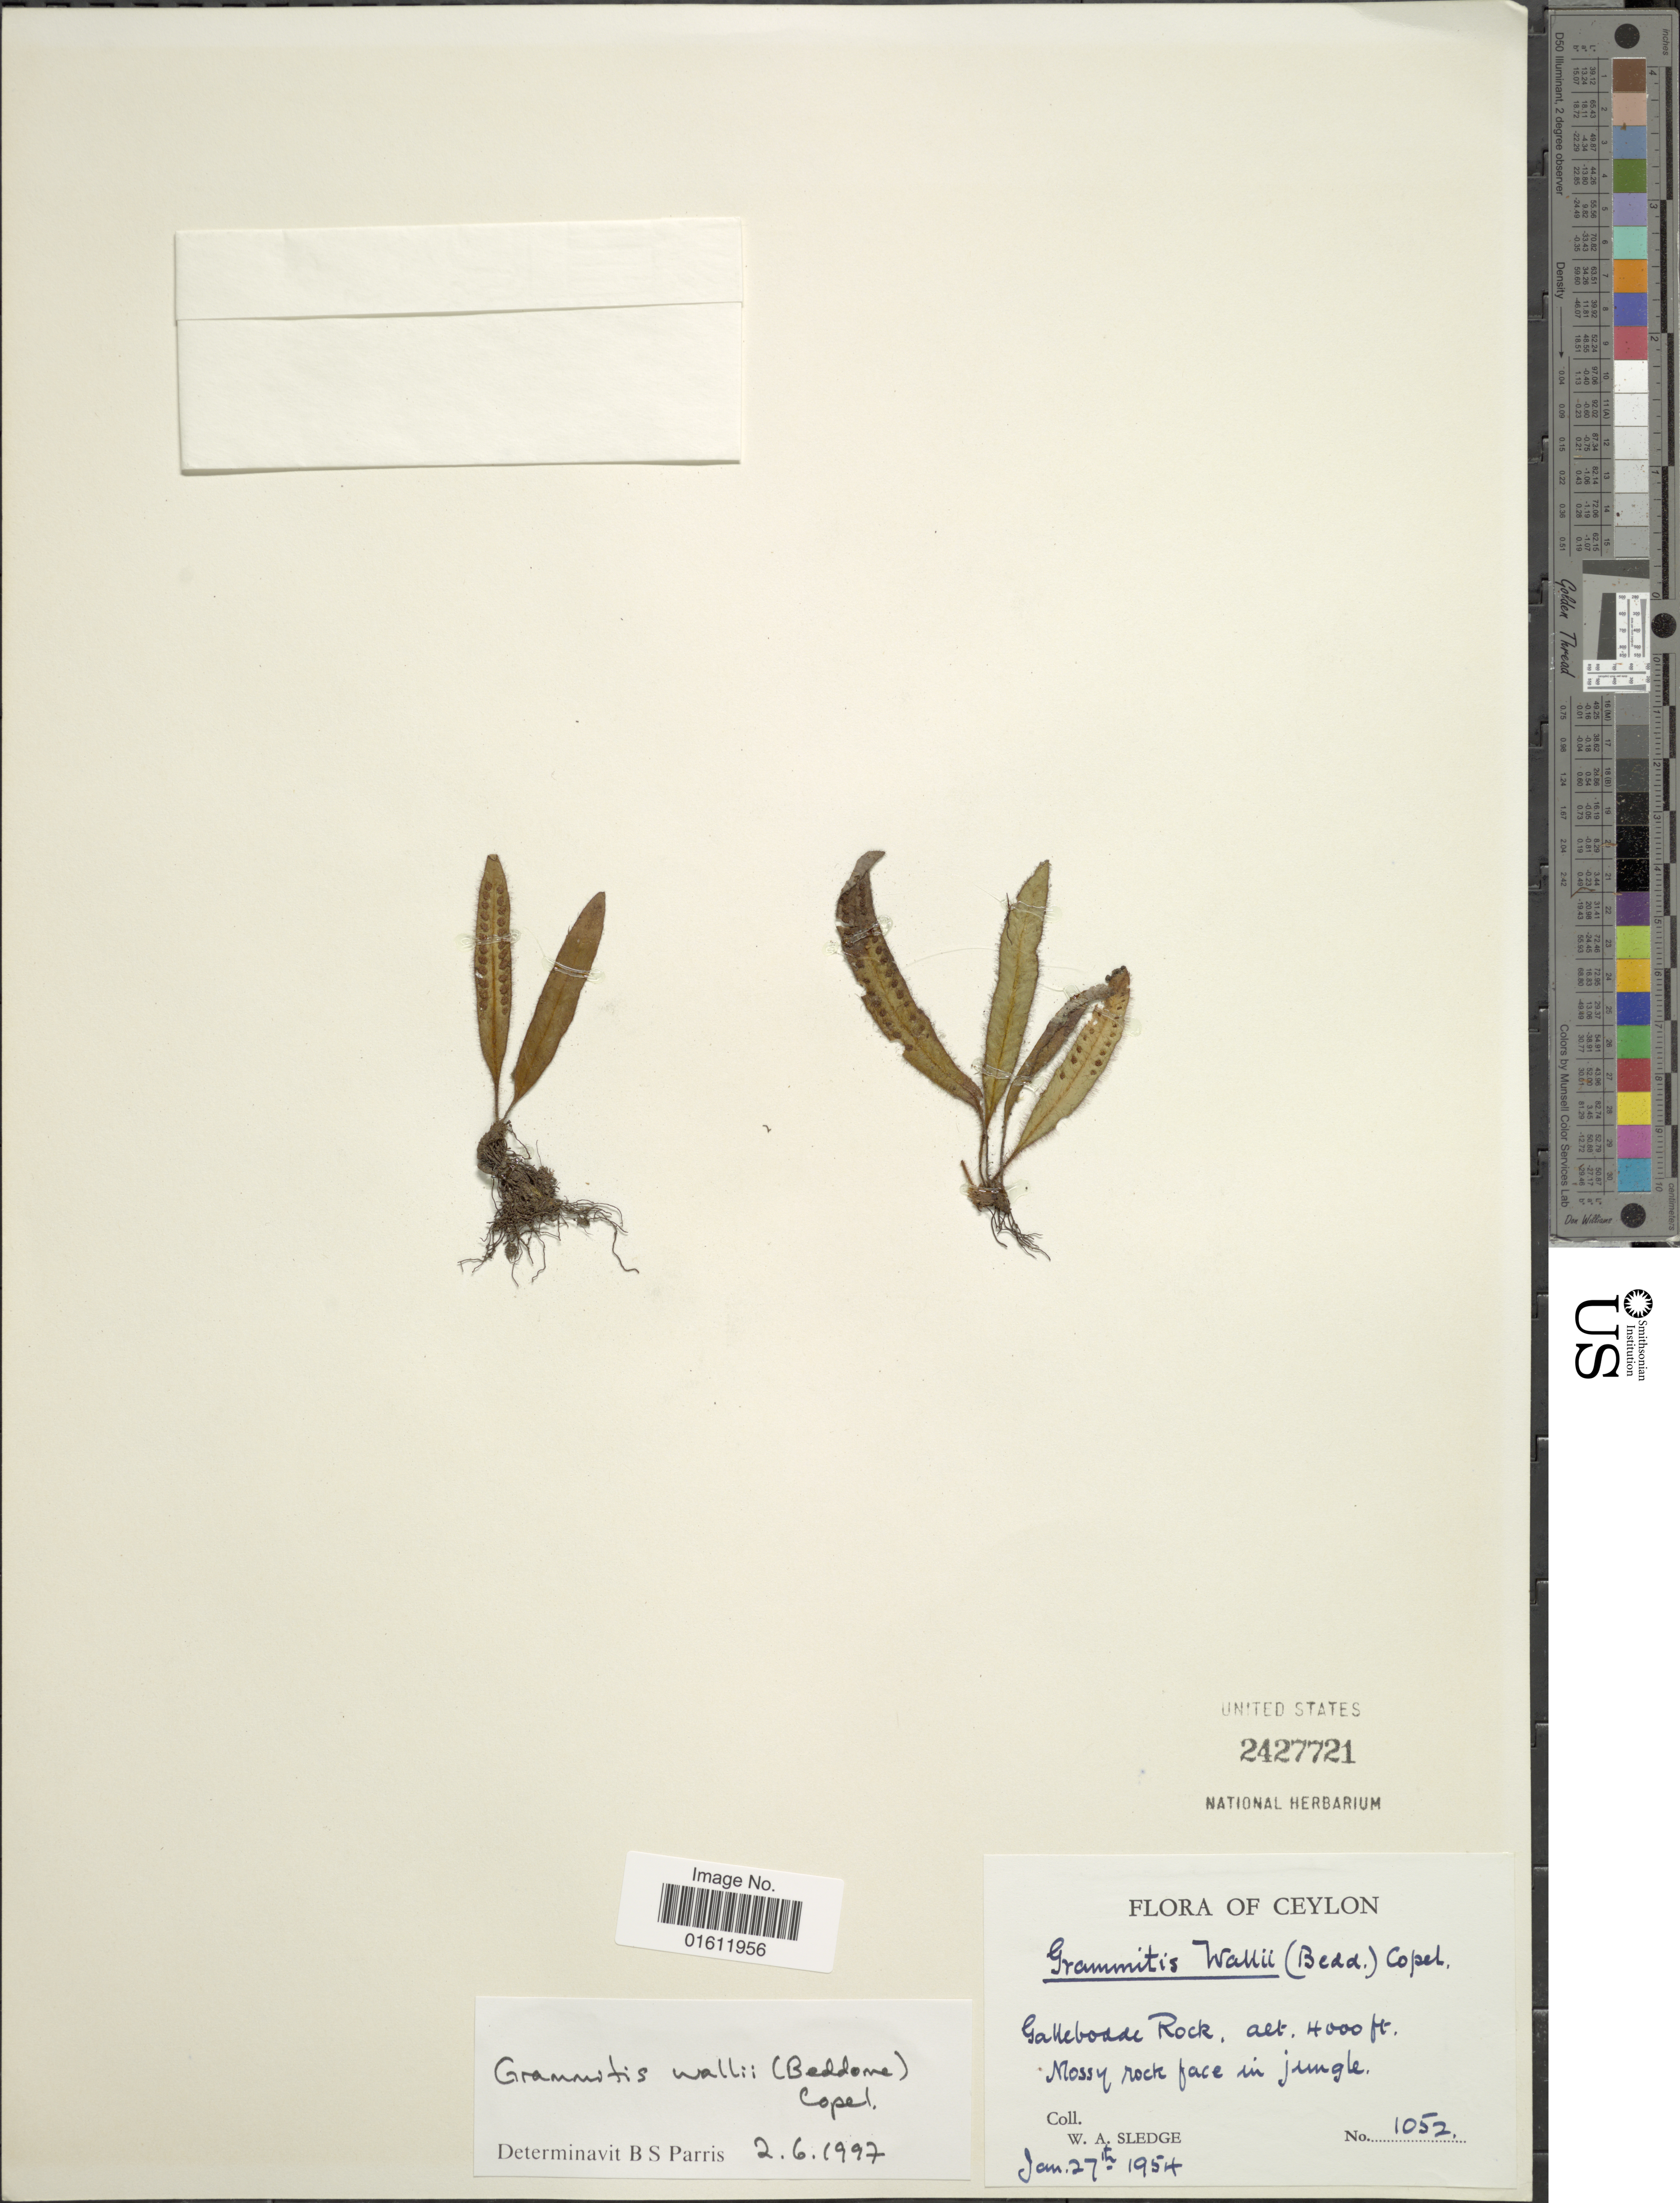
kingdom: Plantae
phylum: Tracheophyta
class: Polypodiopsida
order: Polypodiales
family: Polypodiaceae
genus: Oreogrammitis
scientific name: Oreogrammitis wallii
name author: (Bedd.) Parris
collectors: W. A. Sledge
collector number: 1052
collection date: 1954-01-27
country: Sri Lanka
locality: Ceylon, Gallebodde Rock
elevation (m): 1219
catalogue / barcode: US 2427721